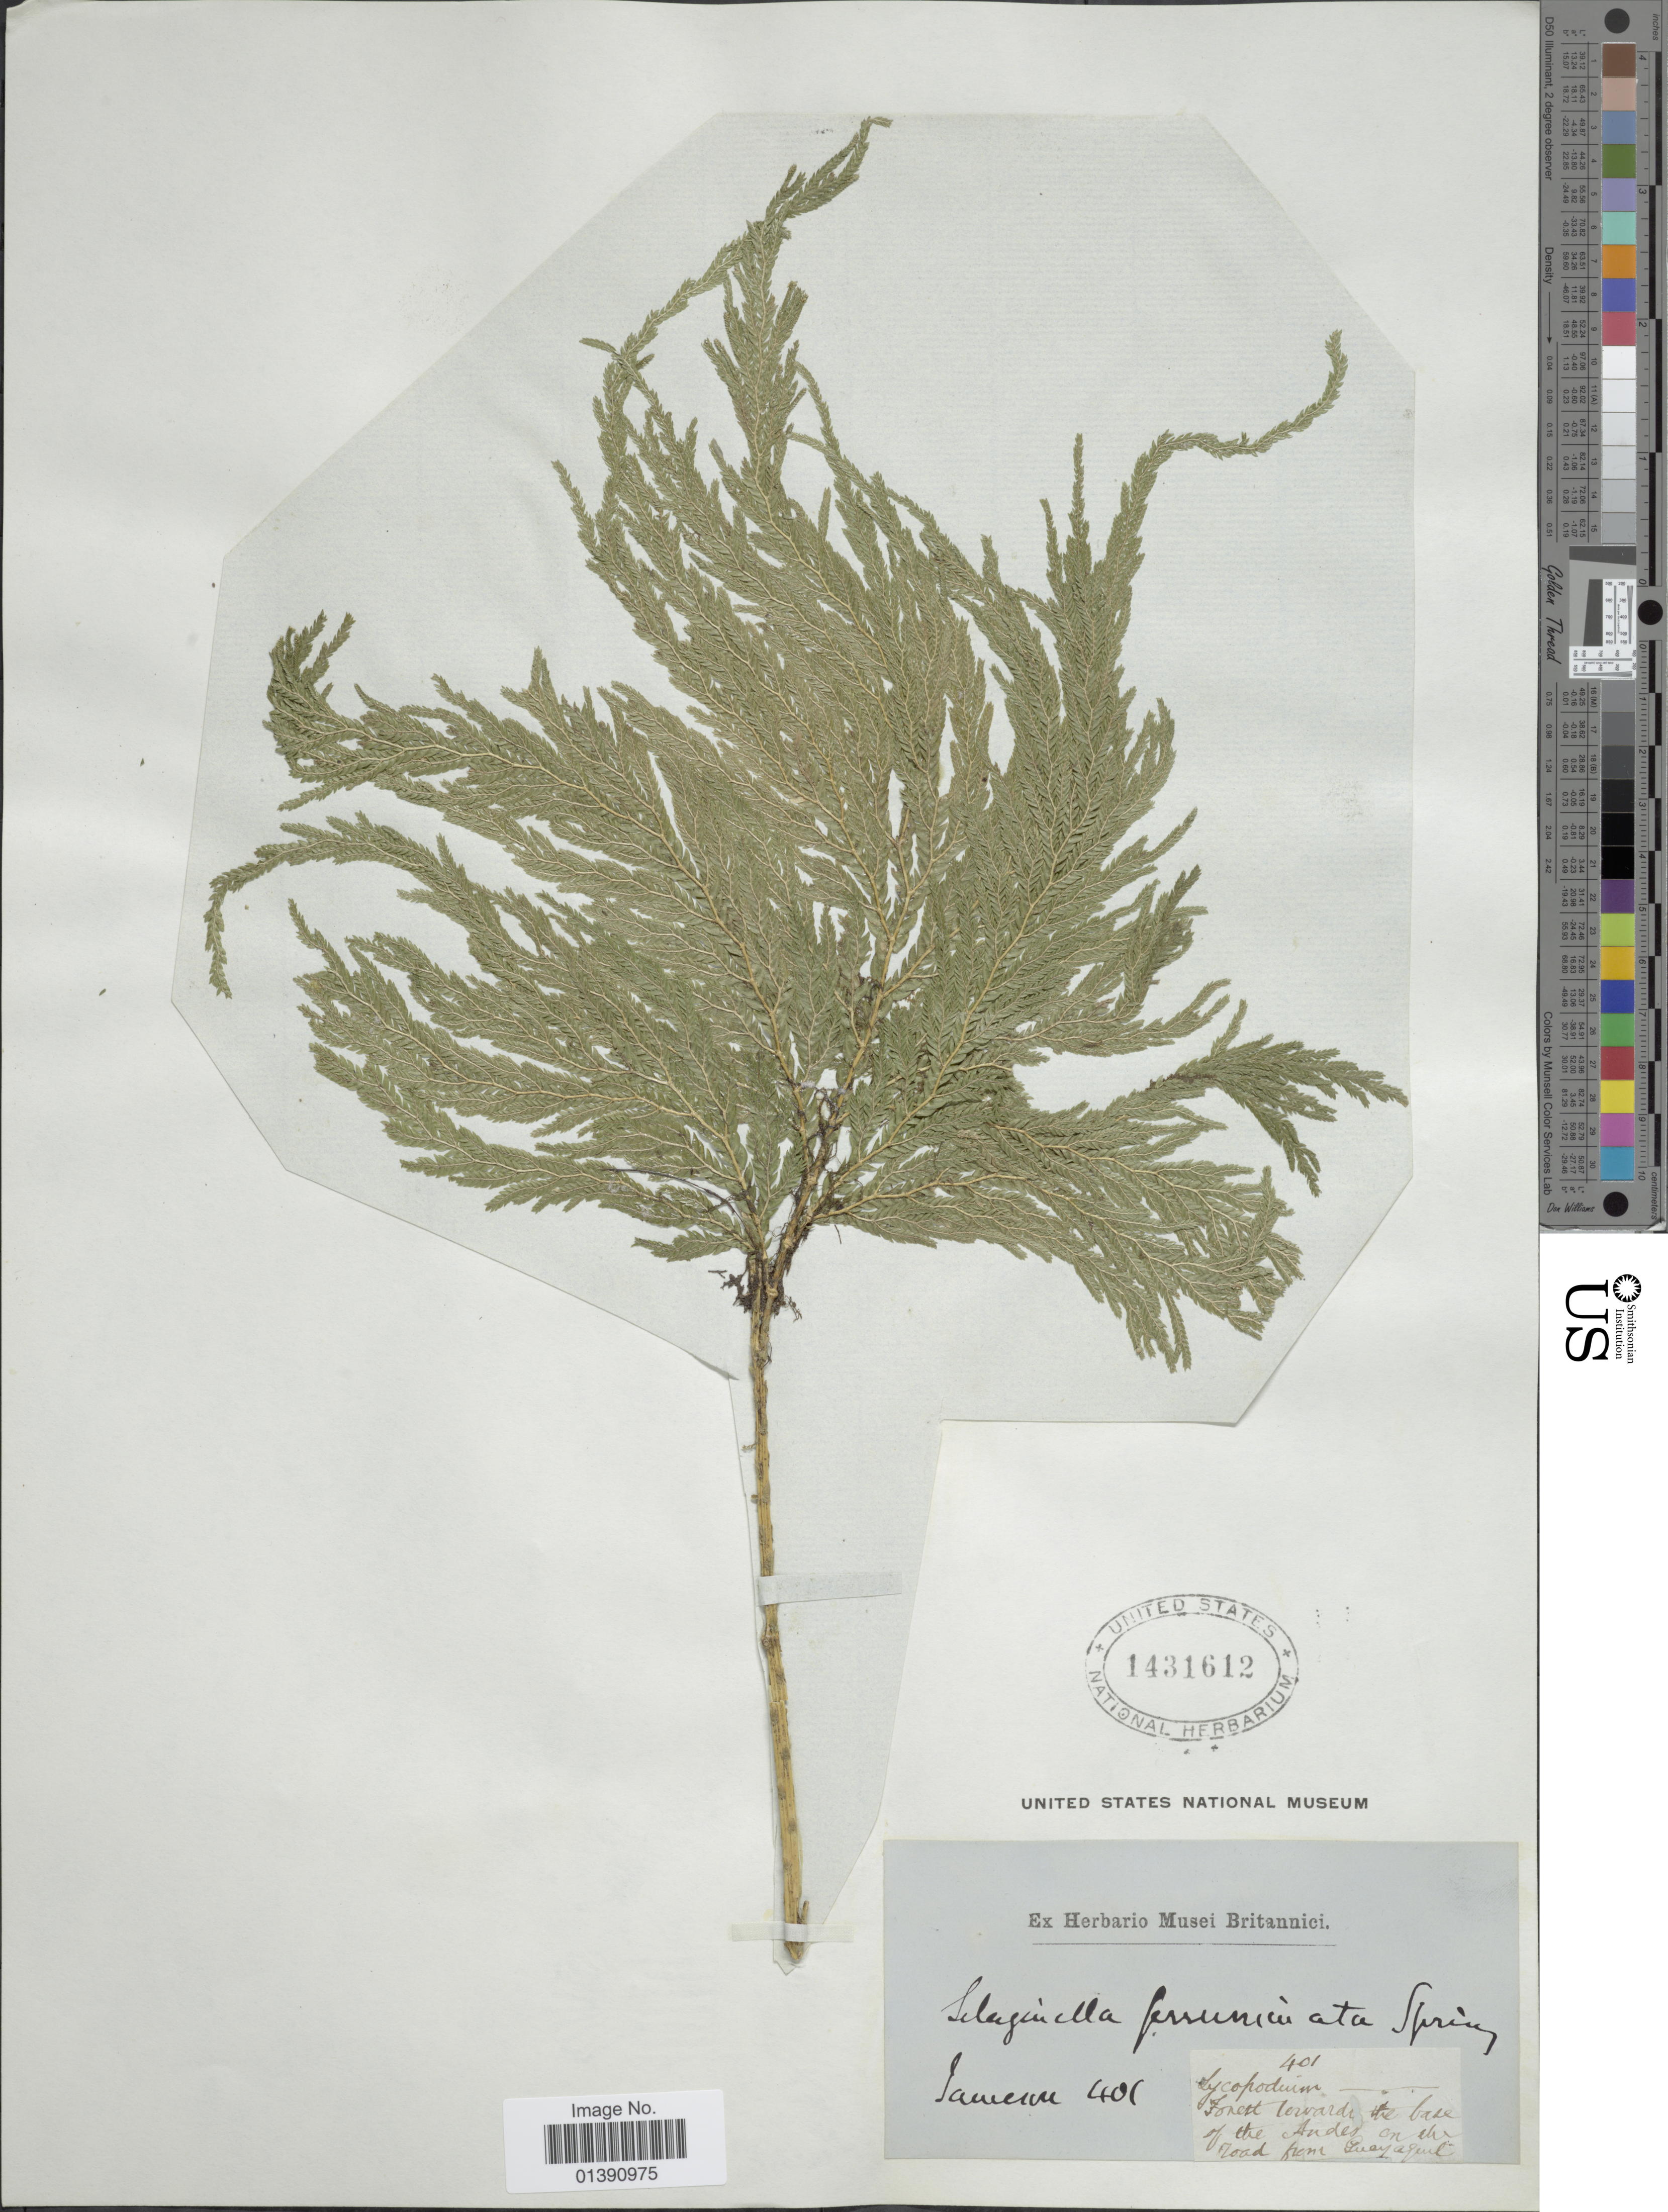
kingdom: Plantae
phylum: Tracheophyta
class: Lycopodiopsida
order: Selaginellales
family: Selaginellaceae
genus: Selaginella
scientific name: Selaginella geniculata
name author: (C. Presl) Spring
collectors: W. Jameson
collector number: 401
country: Ecuador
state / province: Guayas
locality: Forest towards the base of the Andes on the road from Guayaquil.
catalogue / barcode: US 1431612